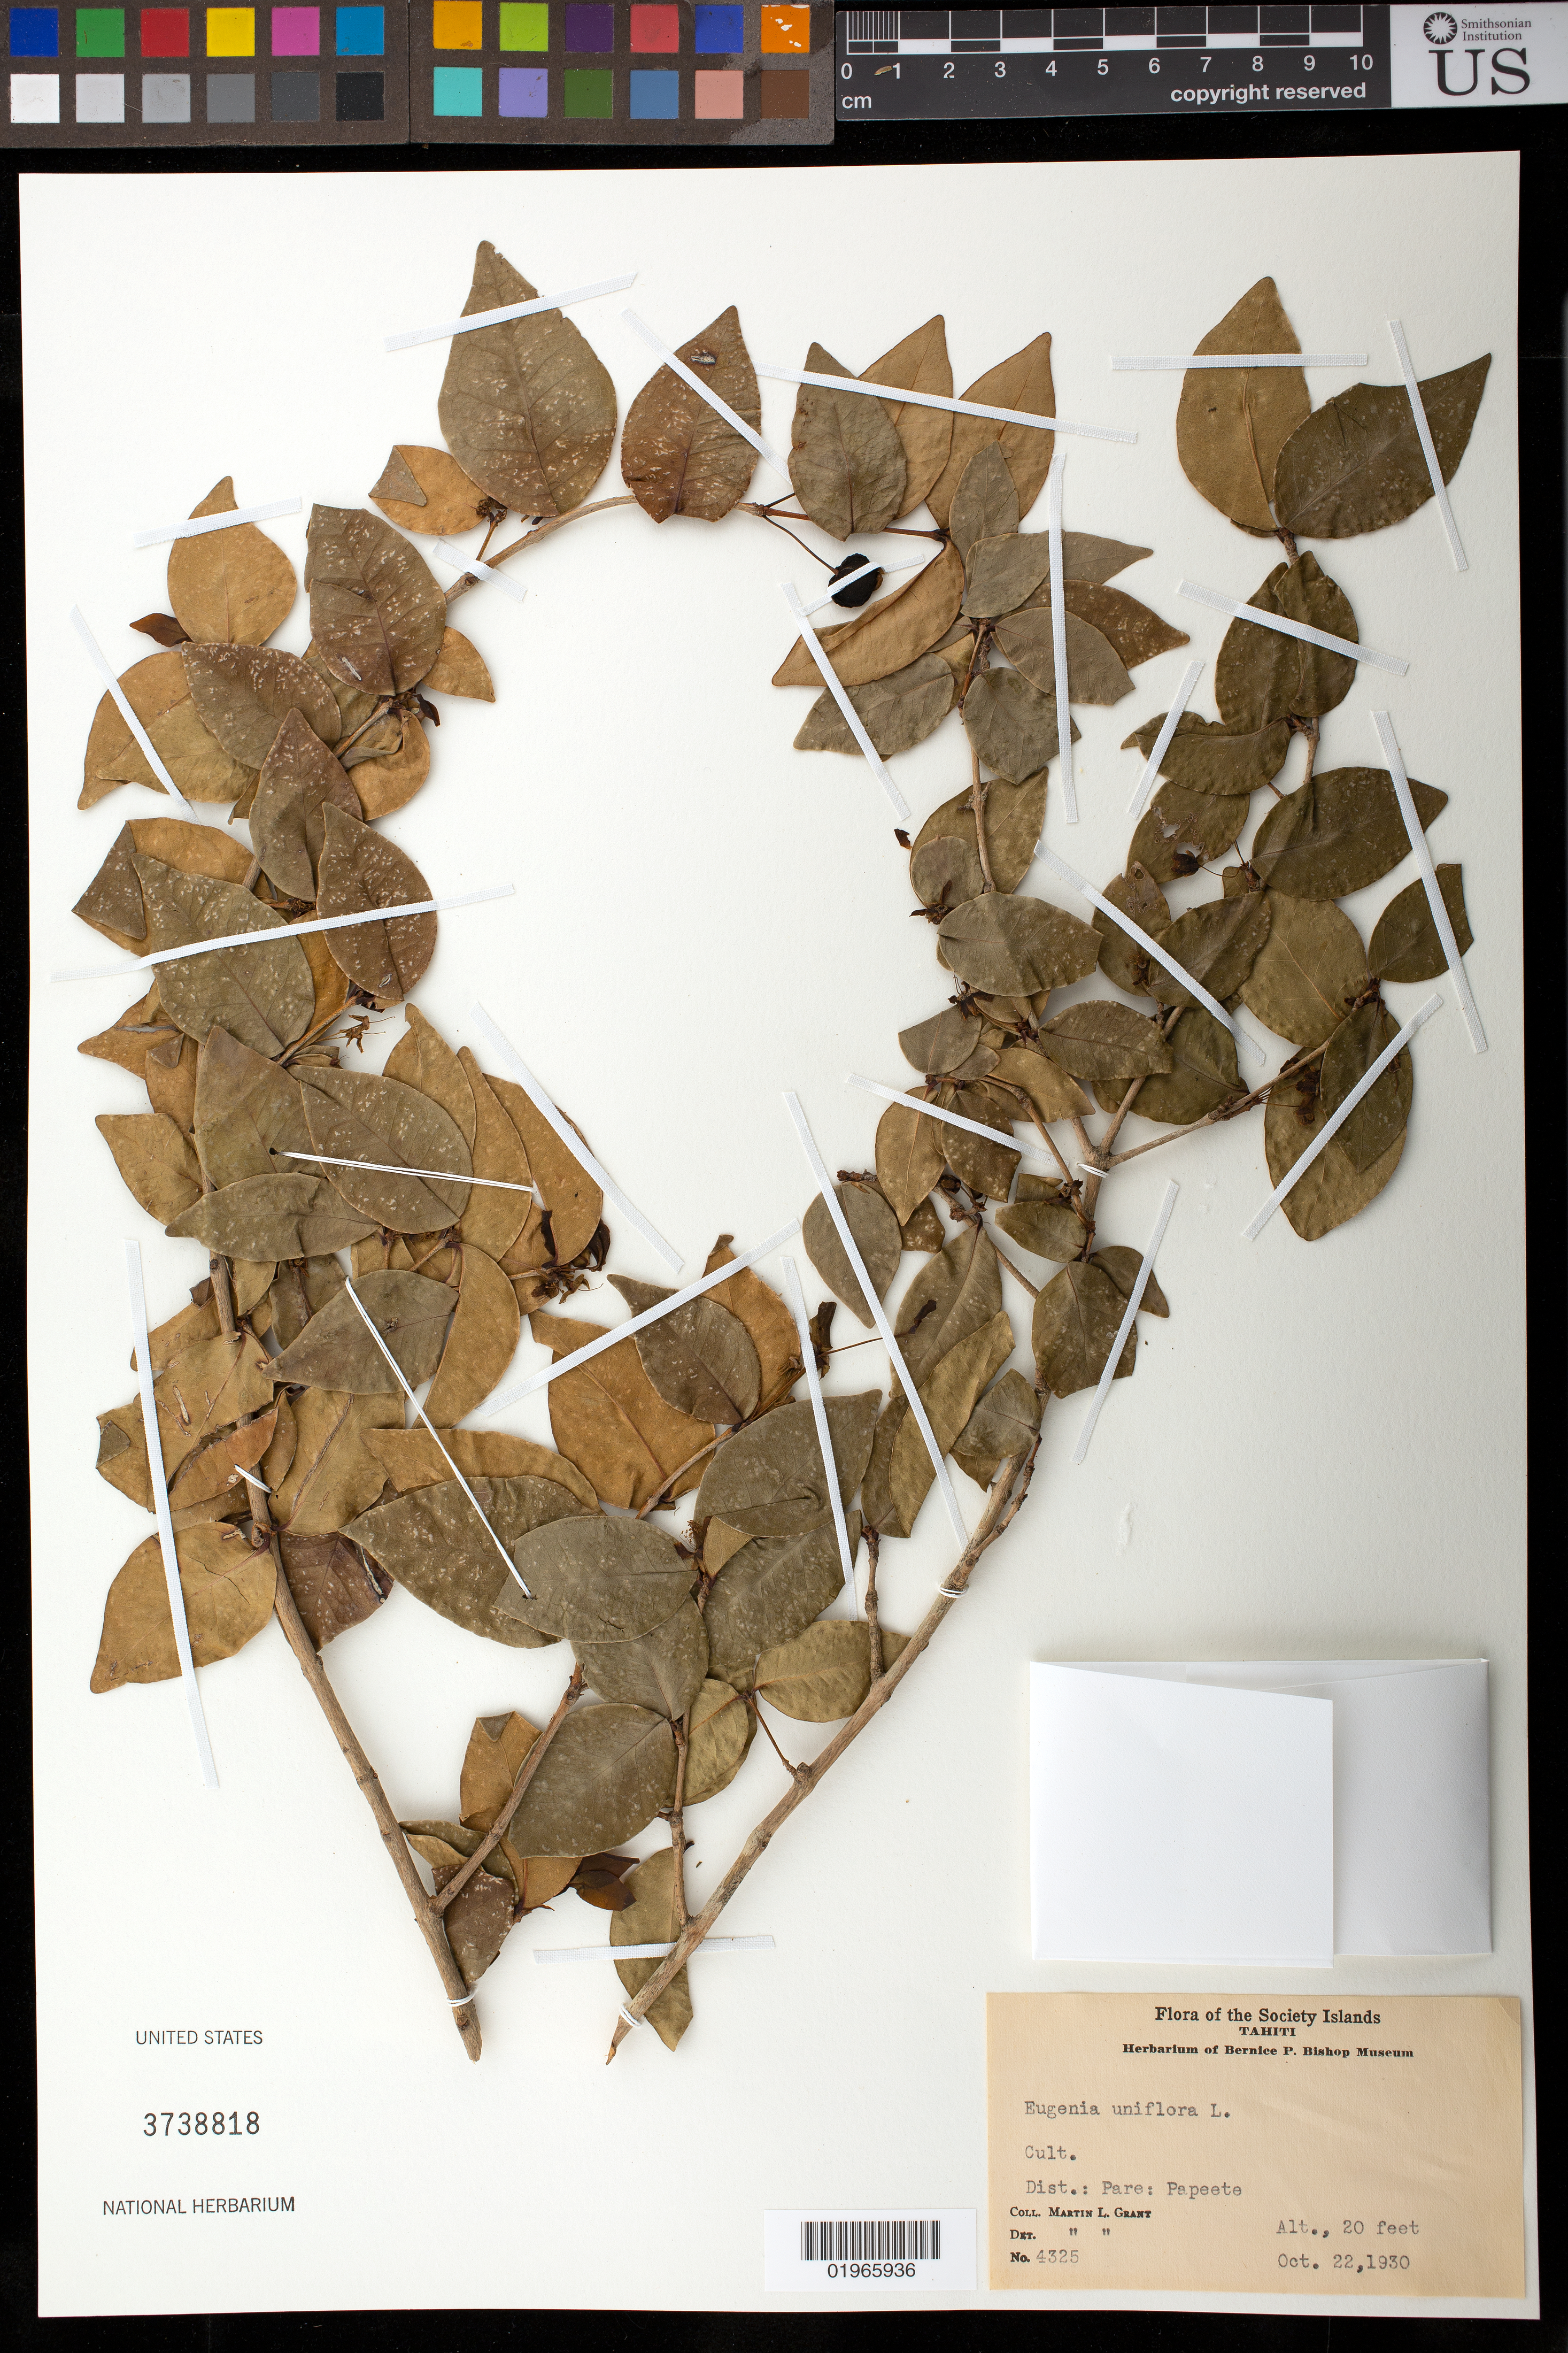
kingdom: Plantae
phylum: Tracheophyta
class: Magnoliopsida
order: Myrtales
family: Myrtaceae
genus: Eugenia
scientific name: Eugenia uniflora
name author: L.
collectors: M. L. Grant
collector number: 4325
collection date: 1930-10-22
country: French Polynesia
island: Tahiti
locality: Tahiti. Pare: Papeete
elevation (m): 6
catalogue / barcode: US 3738818